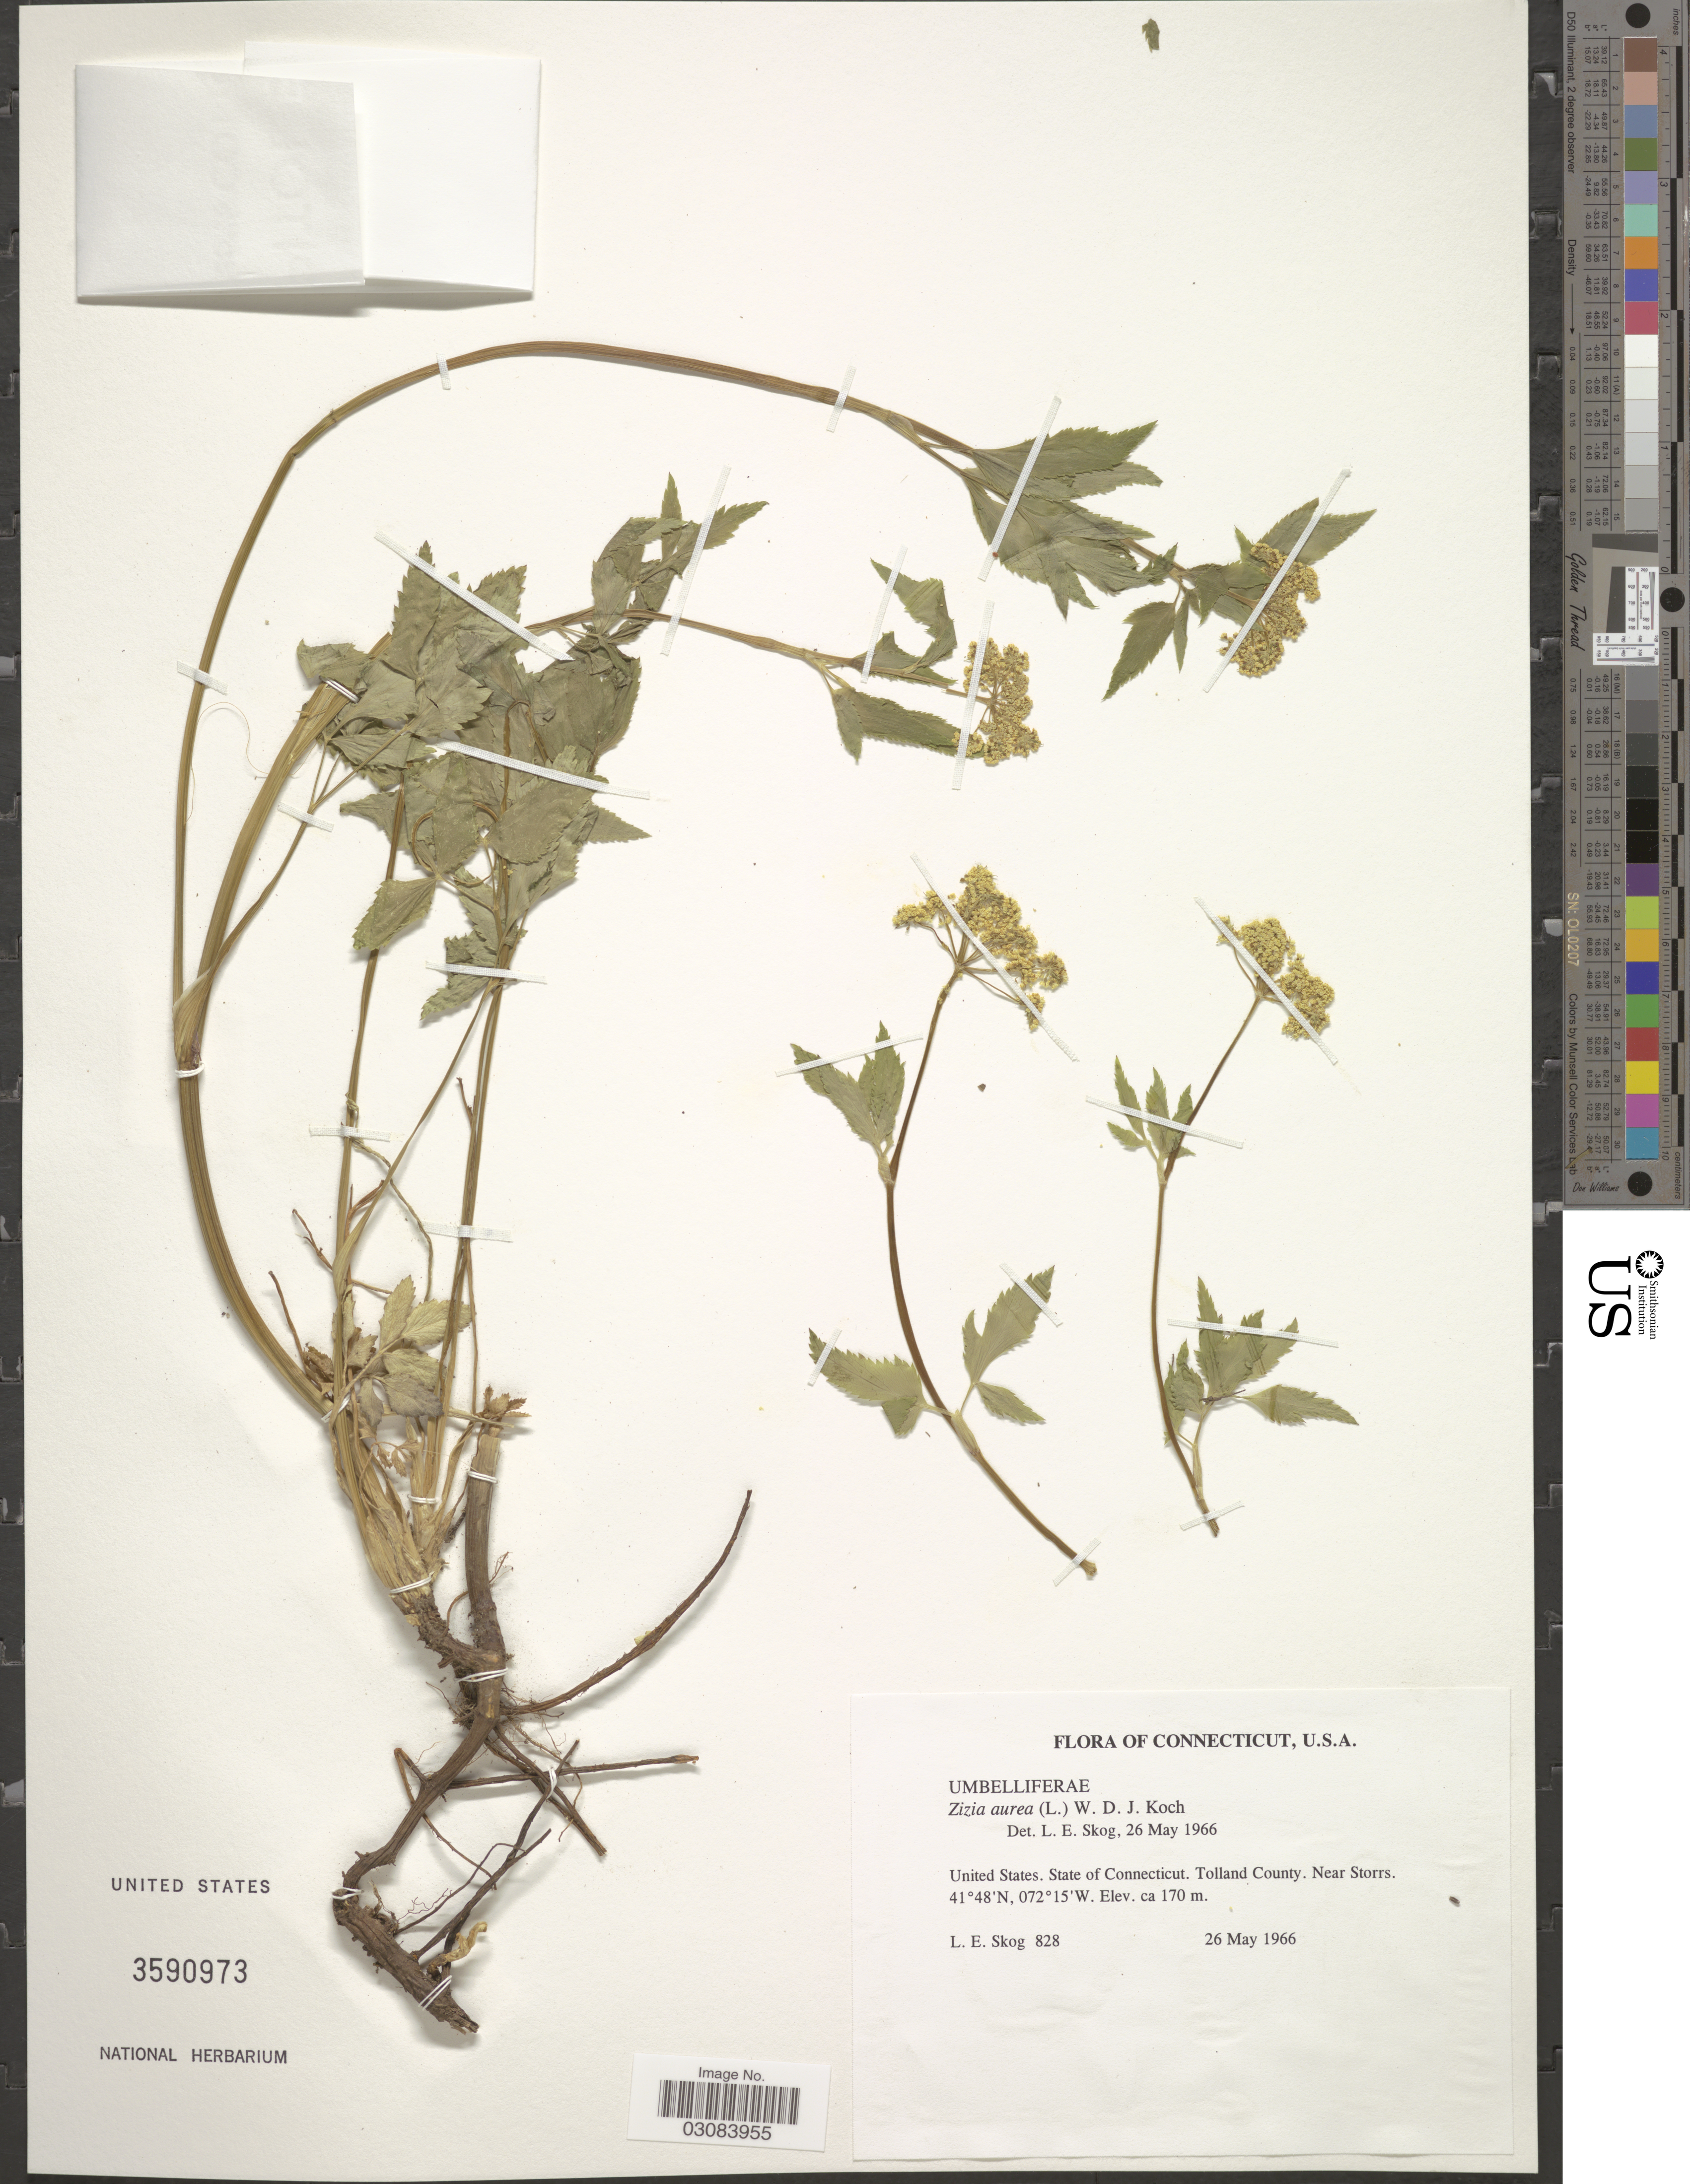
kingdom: Plantae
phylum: Tracheophyta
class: Magnoliopsida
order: Apiales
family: Apiaceae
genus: Zizia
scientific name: Zizia aurea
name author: (L.) Koch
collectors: L. E. Skog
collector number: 828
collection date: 1966-05-26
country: United States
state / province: Connecticut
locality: Tolland County. Near Storrs.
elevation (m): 170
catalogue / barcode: US 3590973